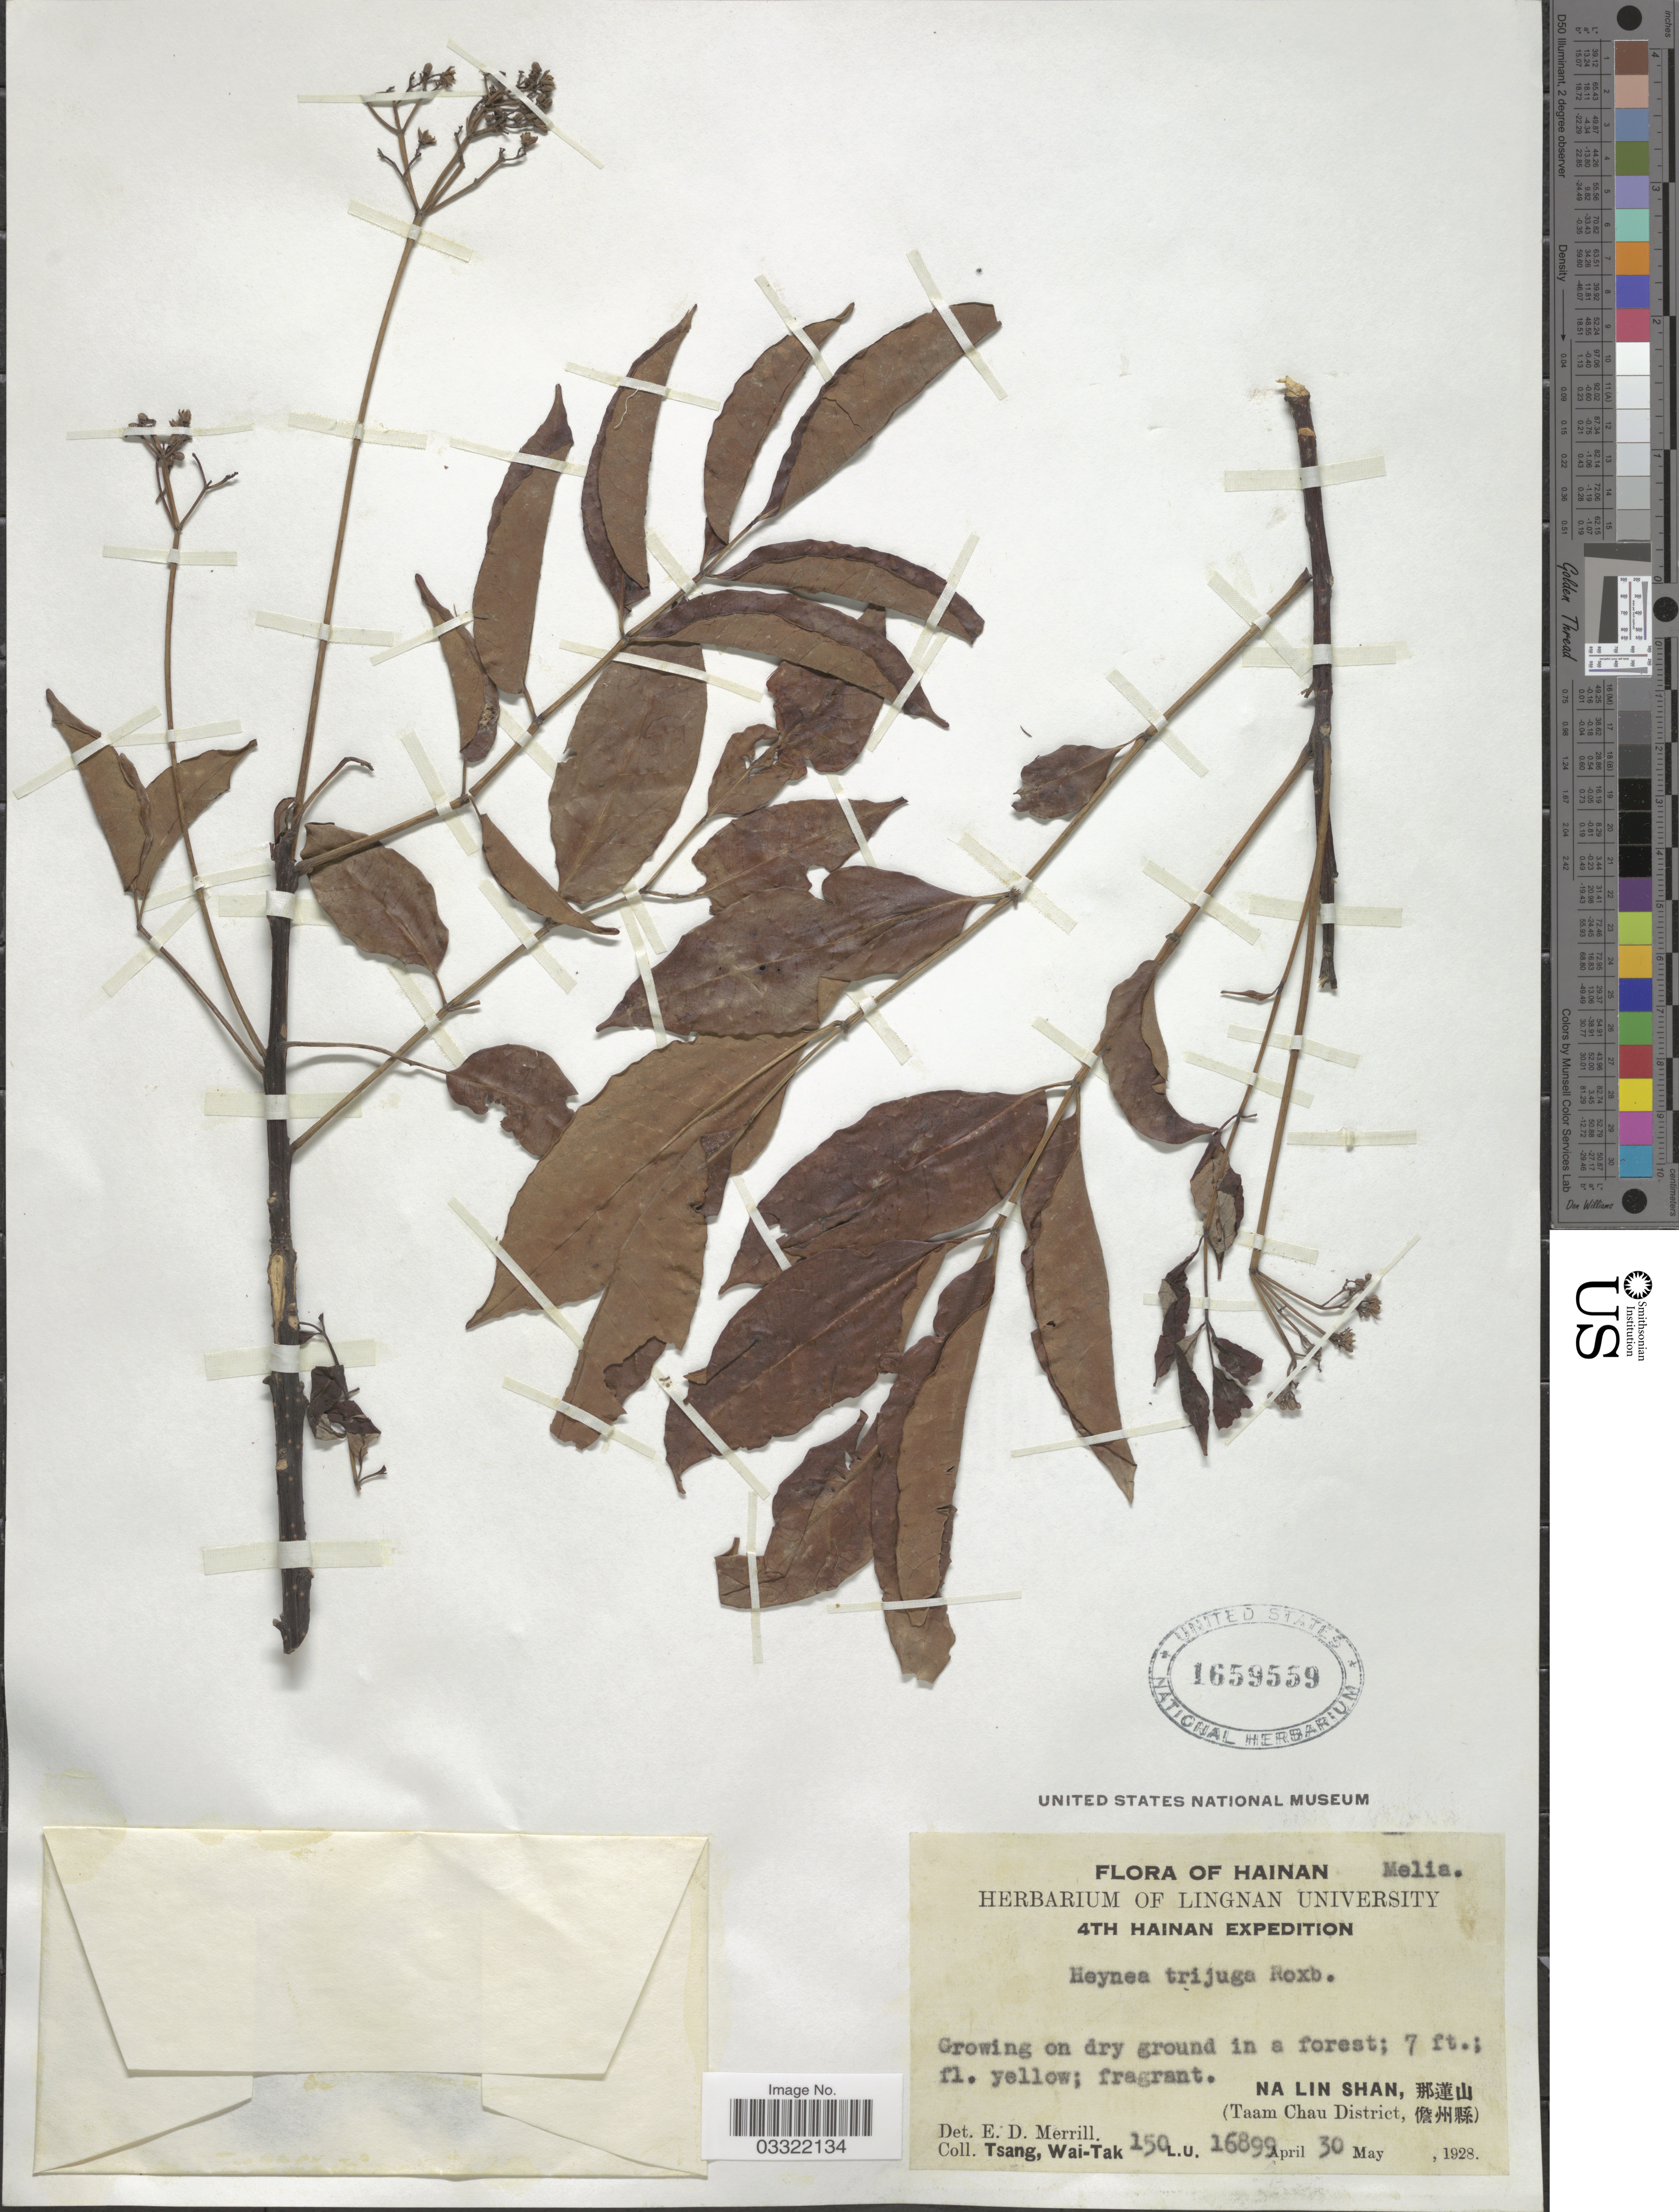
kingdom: Plantae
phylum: Tracheophyta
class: Magnoliopsida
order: Sapindales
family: Meliaceae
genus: Heynea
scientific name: Heynea trijuga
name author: Roxb.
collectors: W. T. Tsang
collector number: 150LU16899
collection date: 1928-04-30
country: China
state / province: Hainan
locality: Na Lin Shan, X. (Taam Chau District, X).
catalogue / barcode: US 1659559